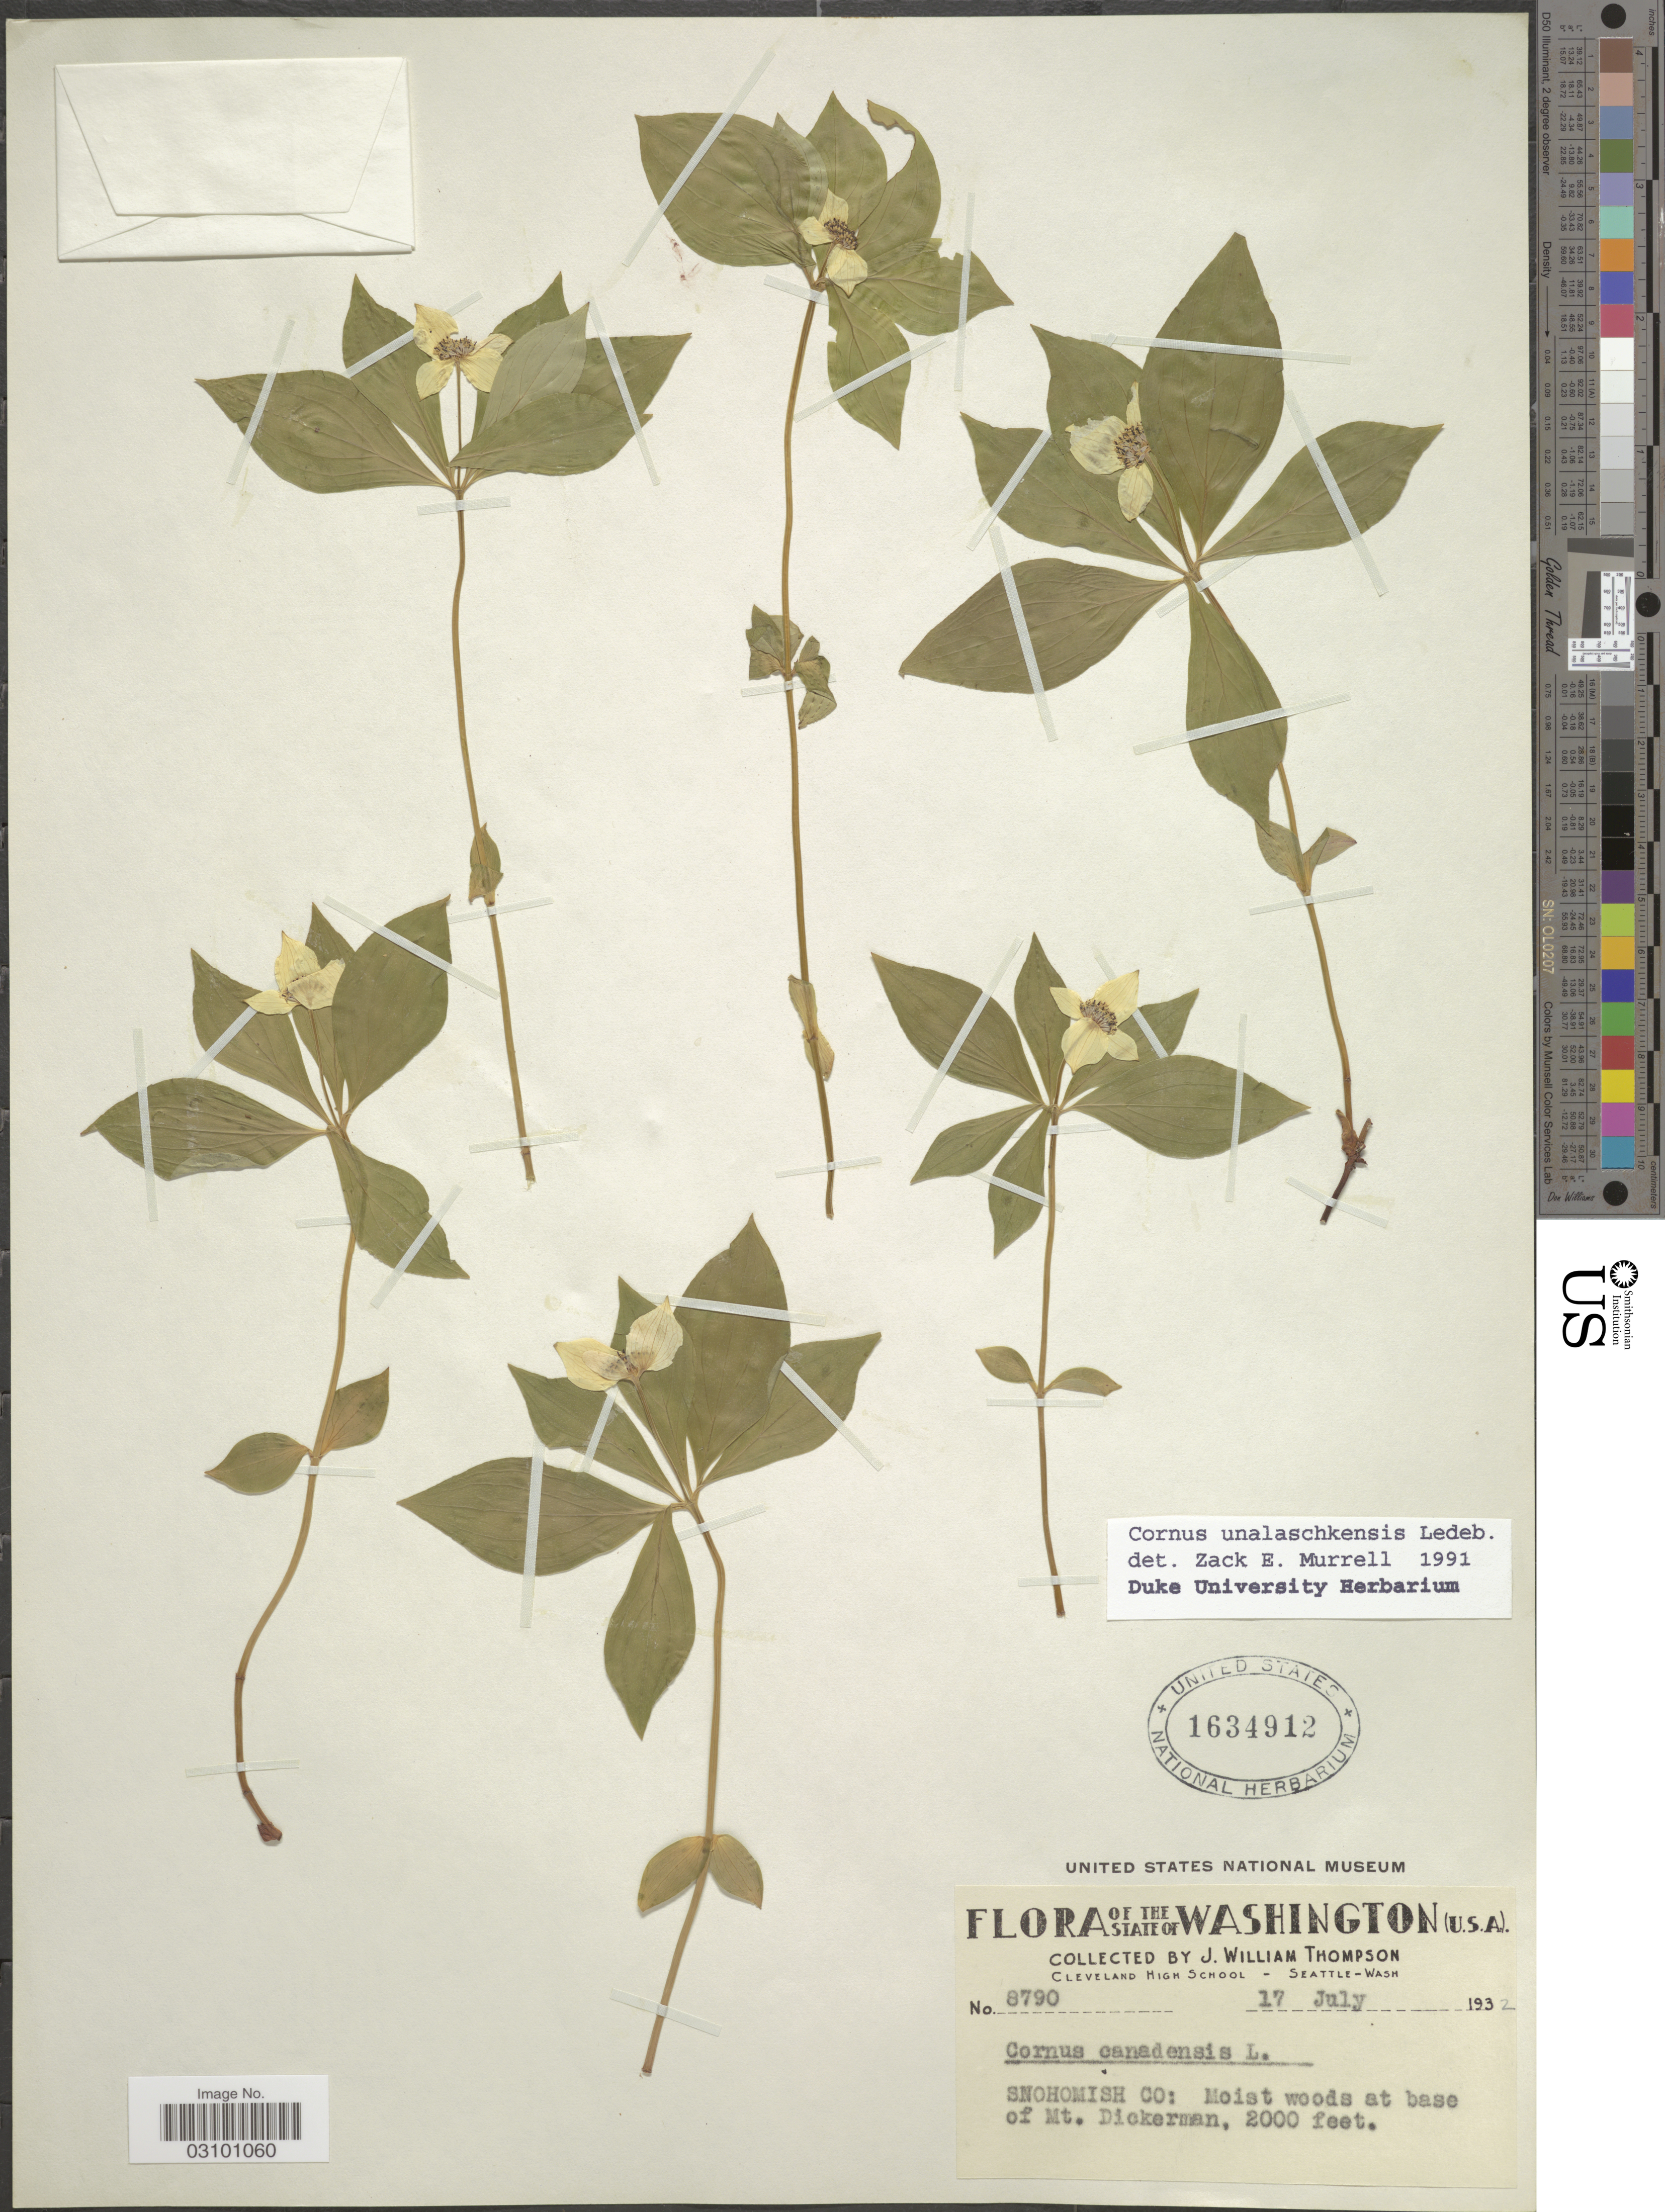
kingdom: Plantae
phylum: Tracheophyta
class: Magnoliopsida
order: Cornales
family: Cornaceae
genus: Cornus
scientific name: Cornus unalaschkensis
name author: Ledeb.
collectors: J. W. Thompson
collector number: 8790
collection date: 1932-07-17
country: United States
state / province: Washington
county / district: Snohomish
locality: Snohomish Co: Moist woods at base of Mt. Dickerman.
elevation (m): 610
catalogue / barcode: US 1634912